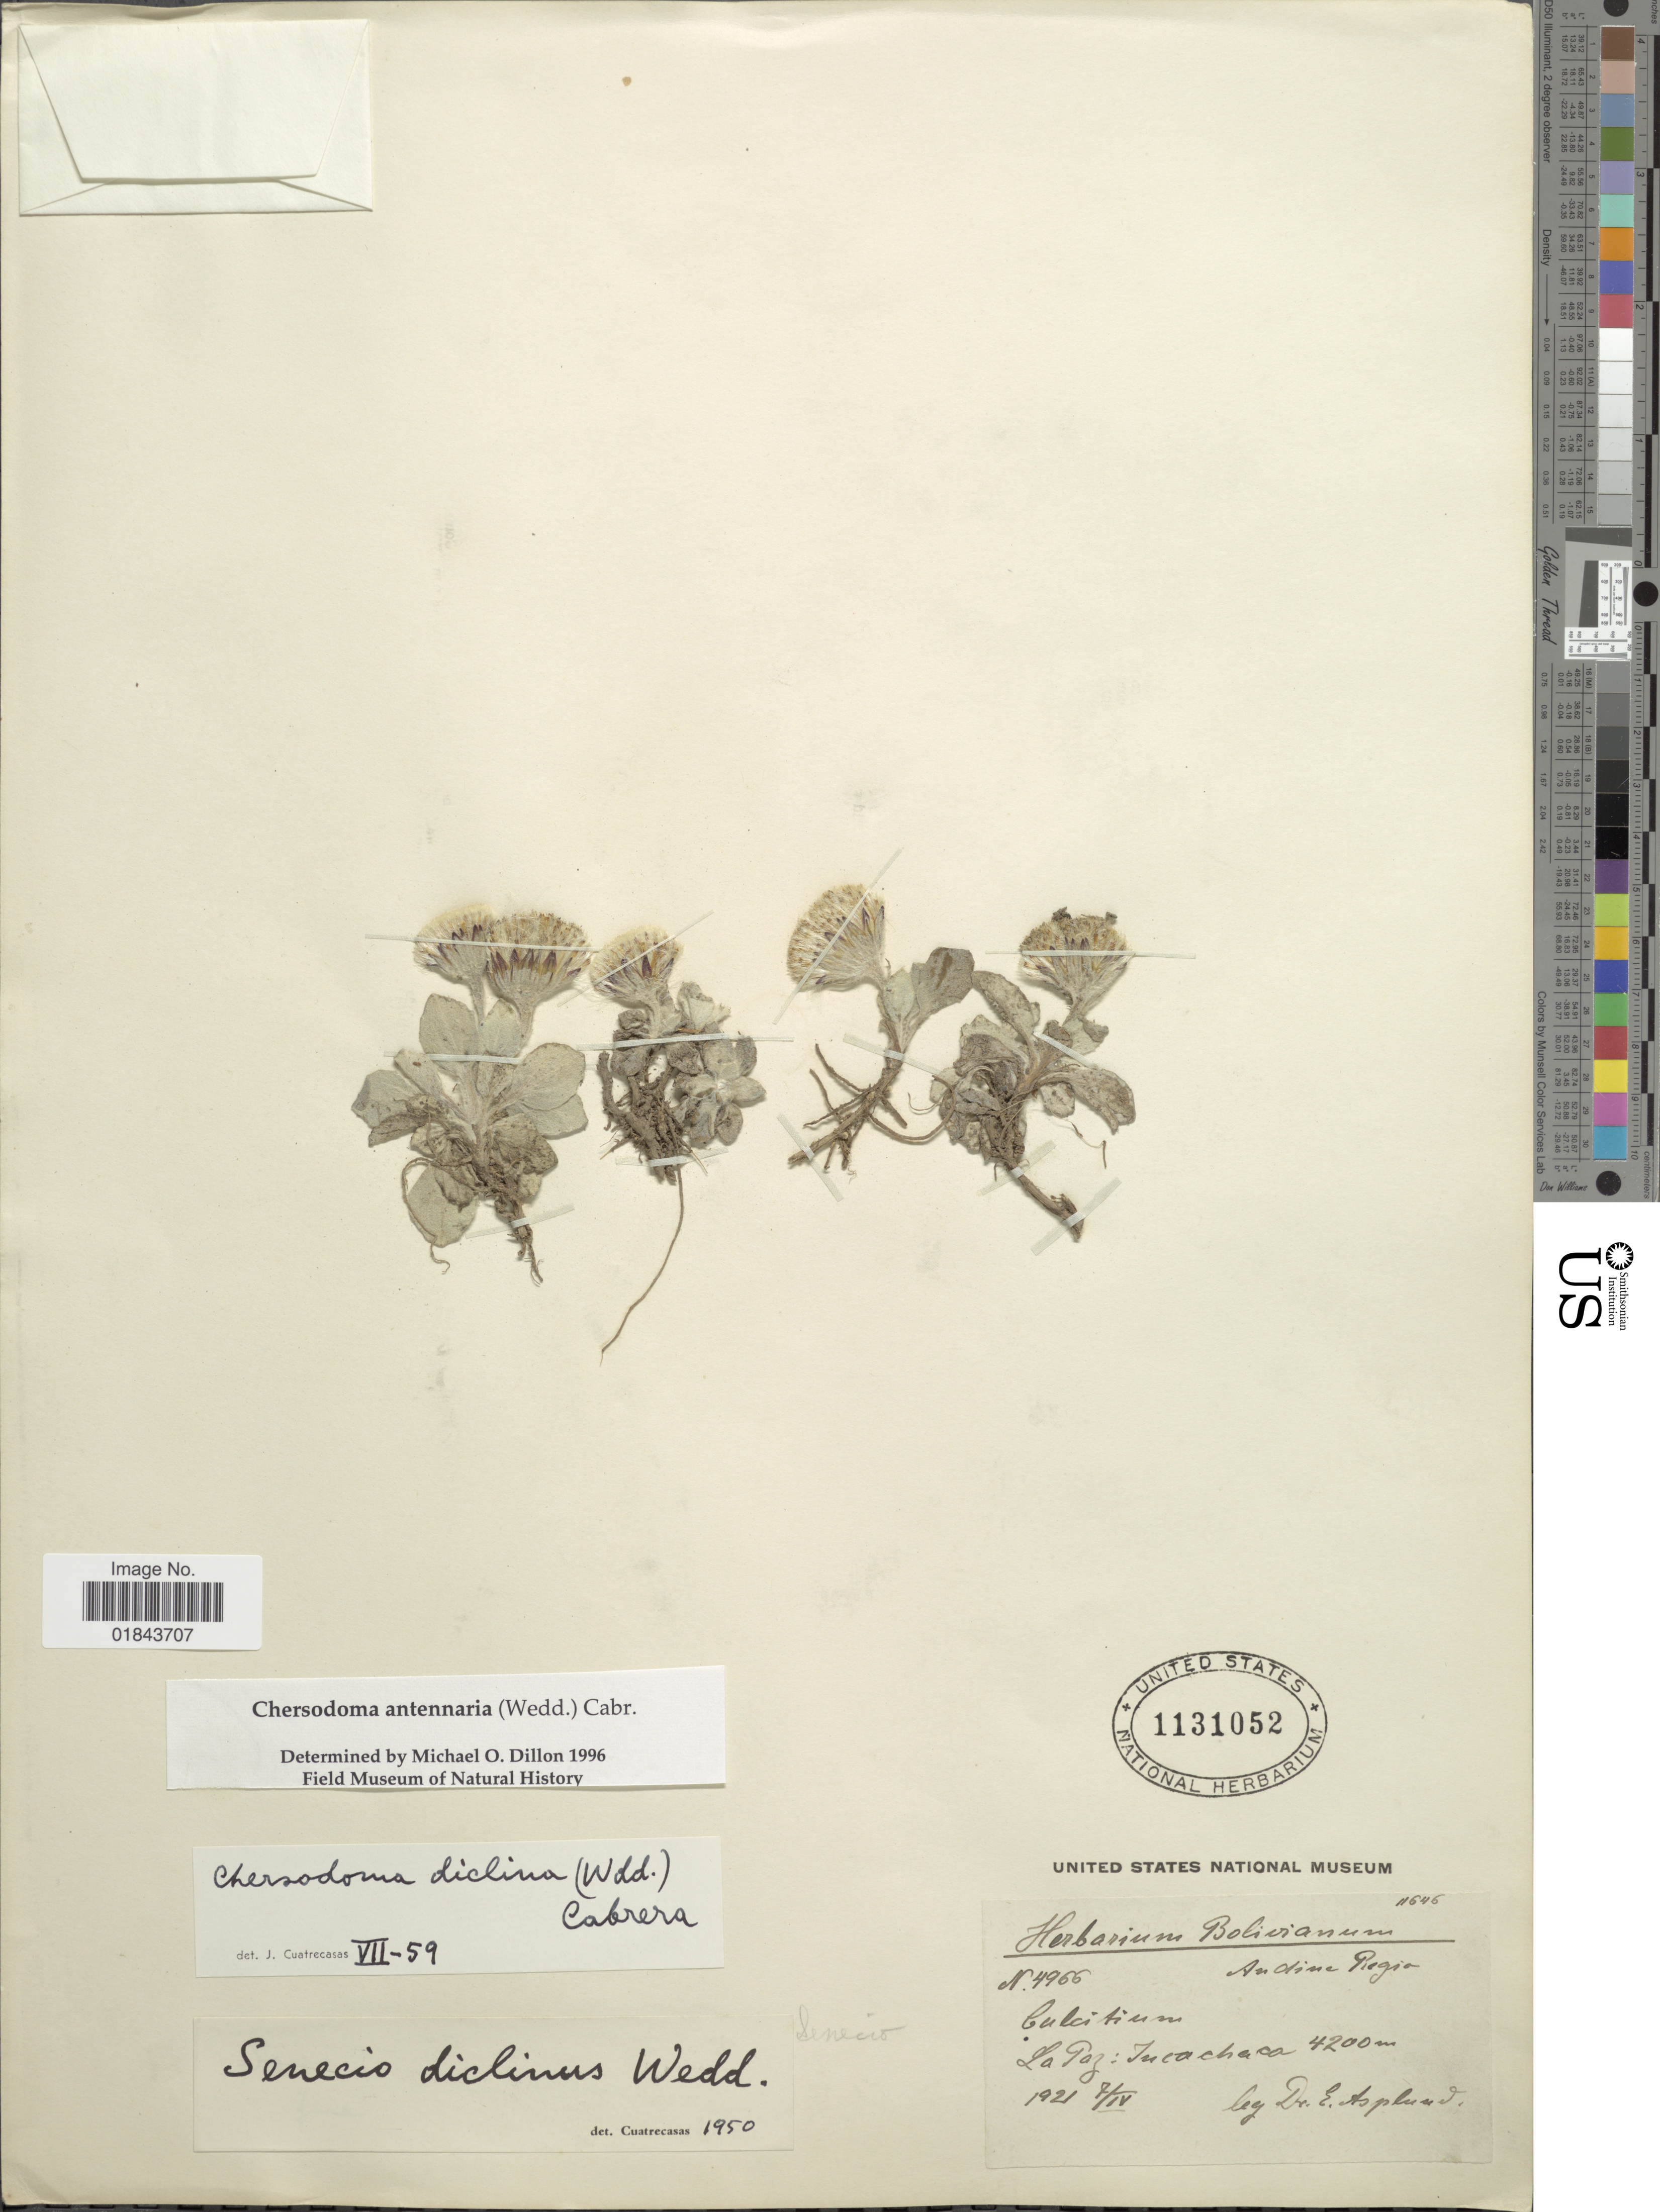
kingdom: Plantae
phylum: Tracheophyta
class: Magnoliopsida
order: Asterales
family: Asteraceae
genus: Chersodoma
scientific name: Chersodoma antennaria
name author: (Wedd.) Cabrera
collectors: E. Asplund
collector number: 4966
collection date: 1921-04-07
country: Bolivia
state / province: La Paz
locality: La Paz: Incachaca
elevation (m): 4200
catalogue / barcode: US 1131052